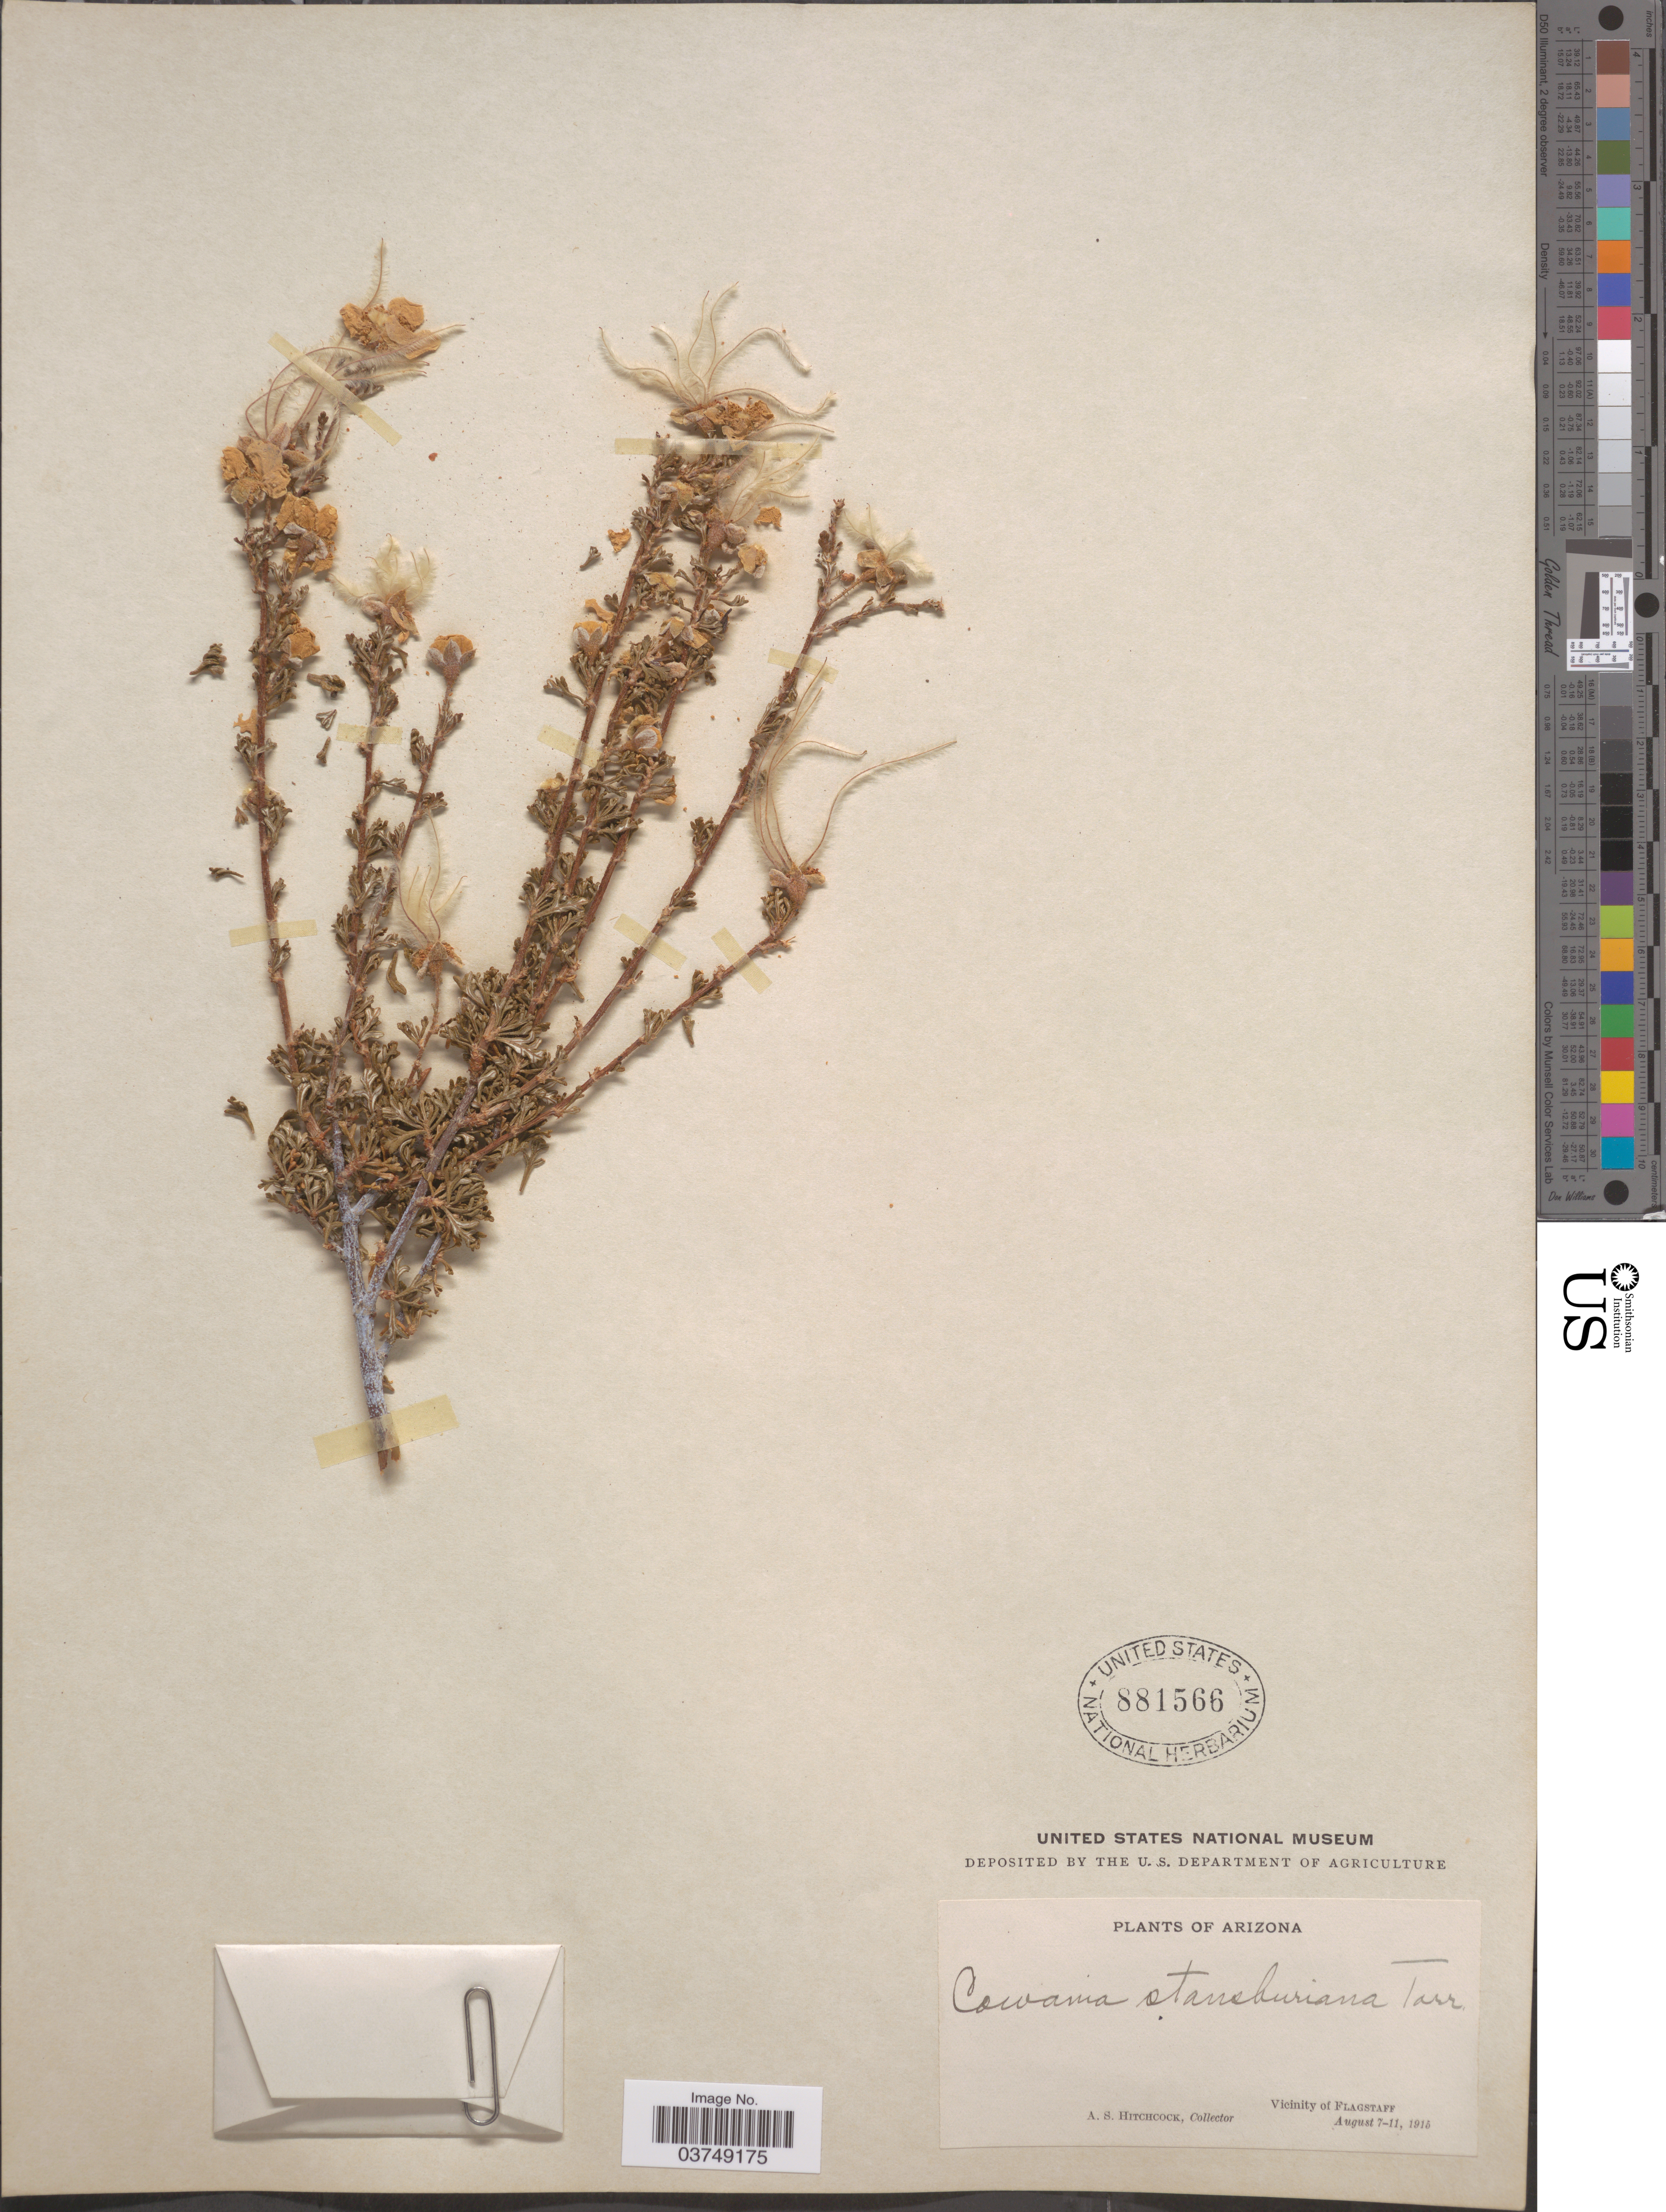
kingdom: Plantae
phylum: Tracheophyta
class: Magnoliopsida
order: Rosales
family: Rosaceae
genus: Purshia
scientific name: Purshia stansburyana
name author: (Torr.) Henrickson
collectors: A. S. Hitchcock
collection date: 1915-08-07/1915-08-11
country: United States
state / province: Arizona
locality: Vicinity of Flagstaff.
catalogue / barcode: US 881566